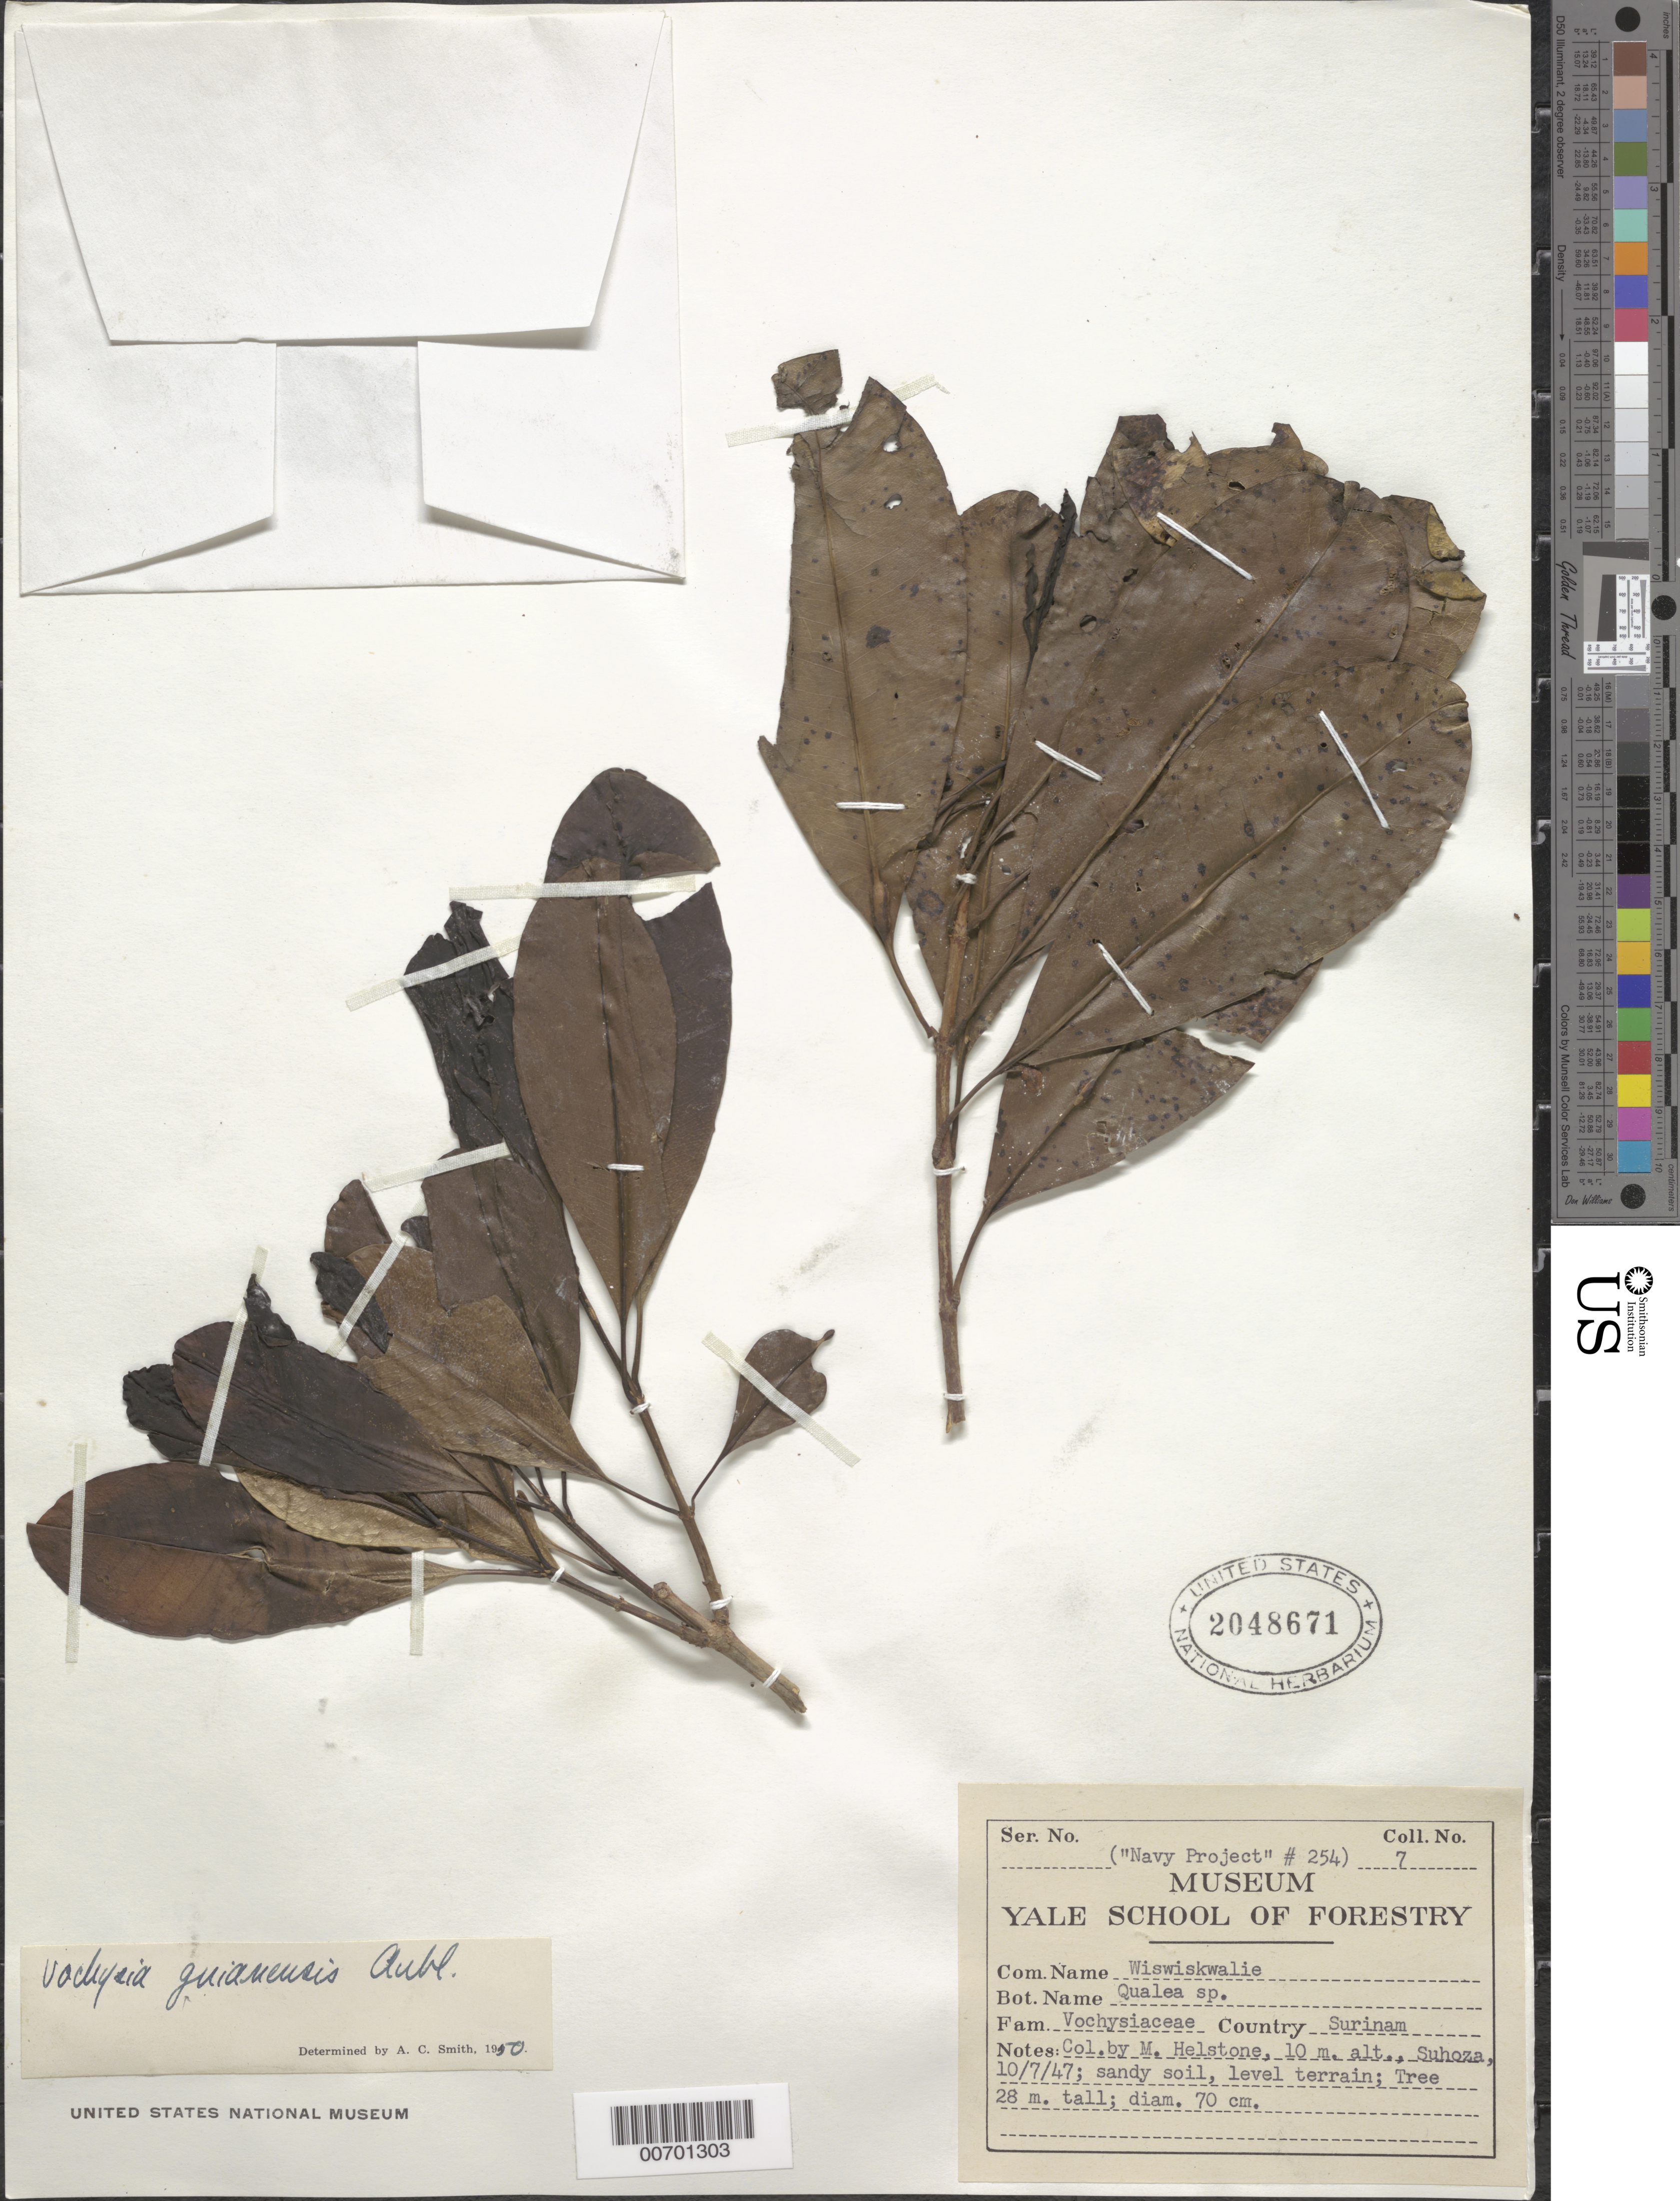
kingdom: Plantae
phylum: Tracheophyta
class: Magnoliopsida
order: Myrtales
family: Vochysiaceae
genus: Vochysia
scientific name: Vochysia guianensis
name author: Aubl.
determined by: Smith, A. C.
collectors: E. Helstone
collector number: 7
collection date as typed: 10-Jul-47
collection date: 1947-07-10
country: Suriname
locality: Suhoza Village, Surinam River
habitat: Level terrain, sandy soil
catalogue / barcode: US 2048671